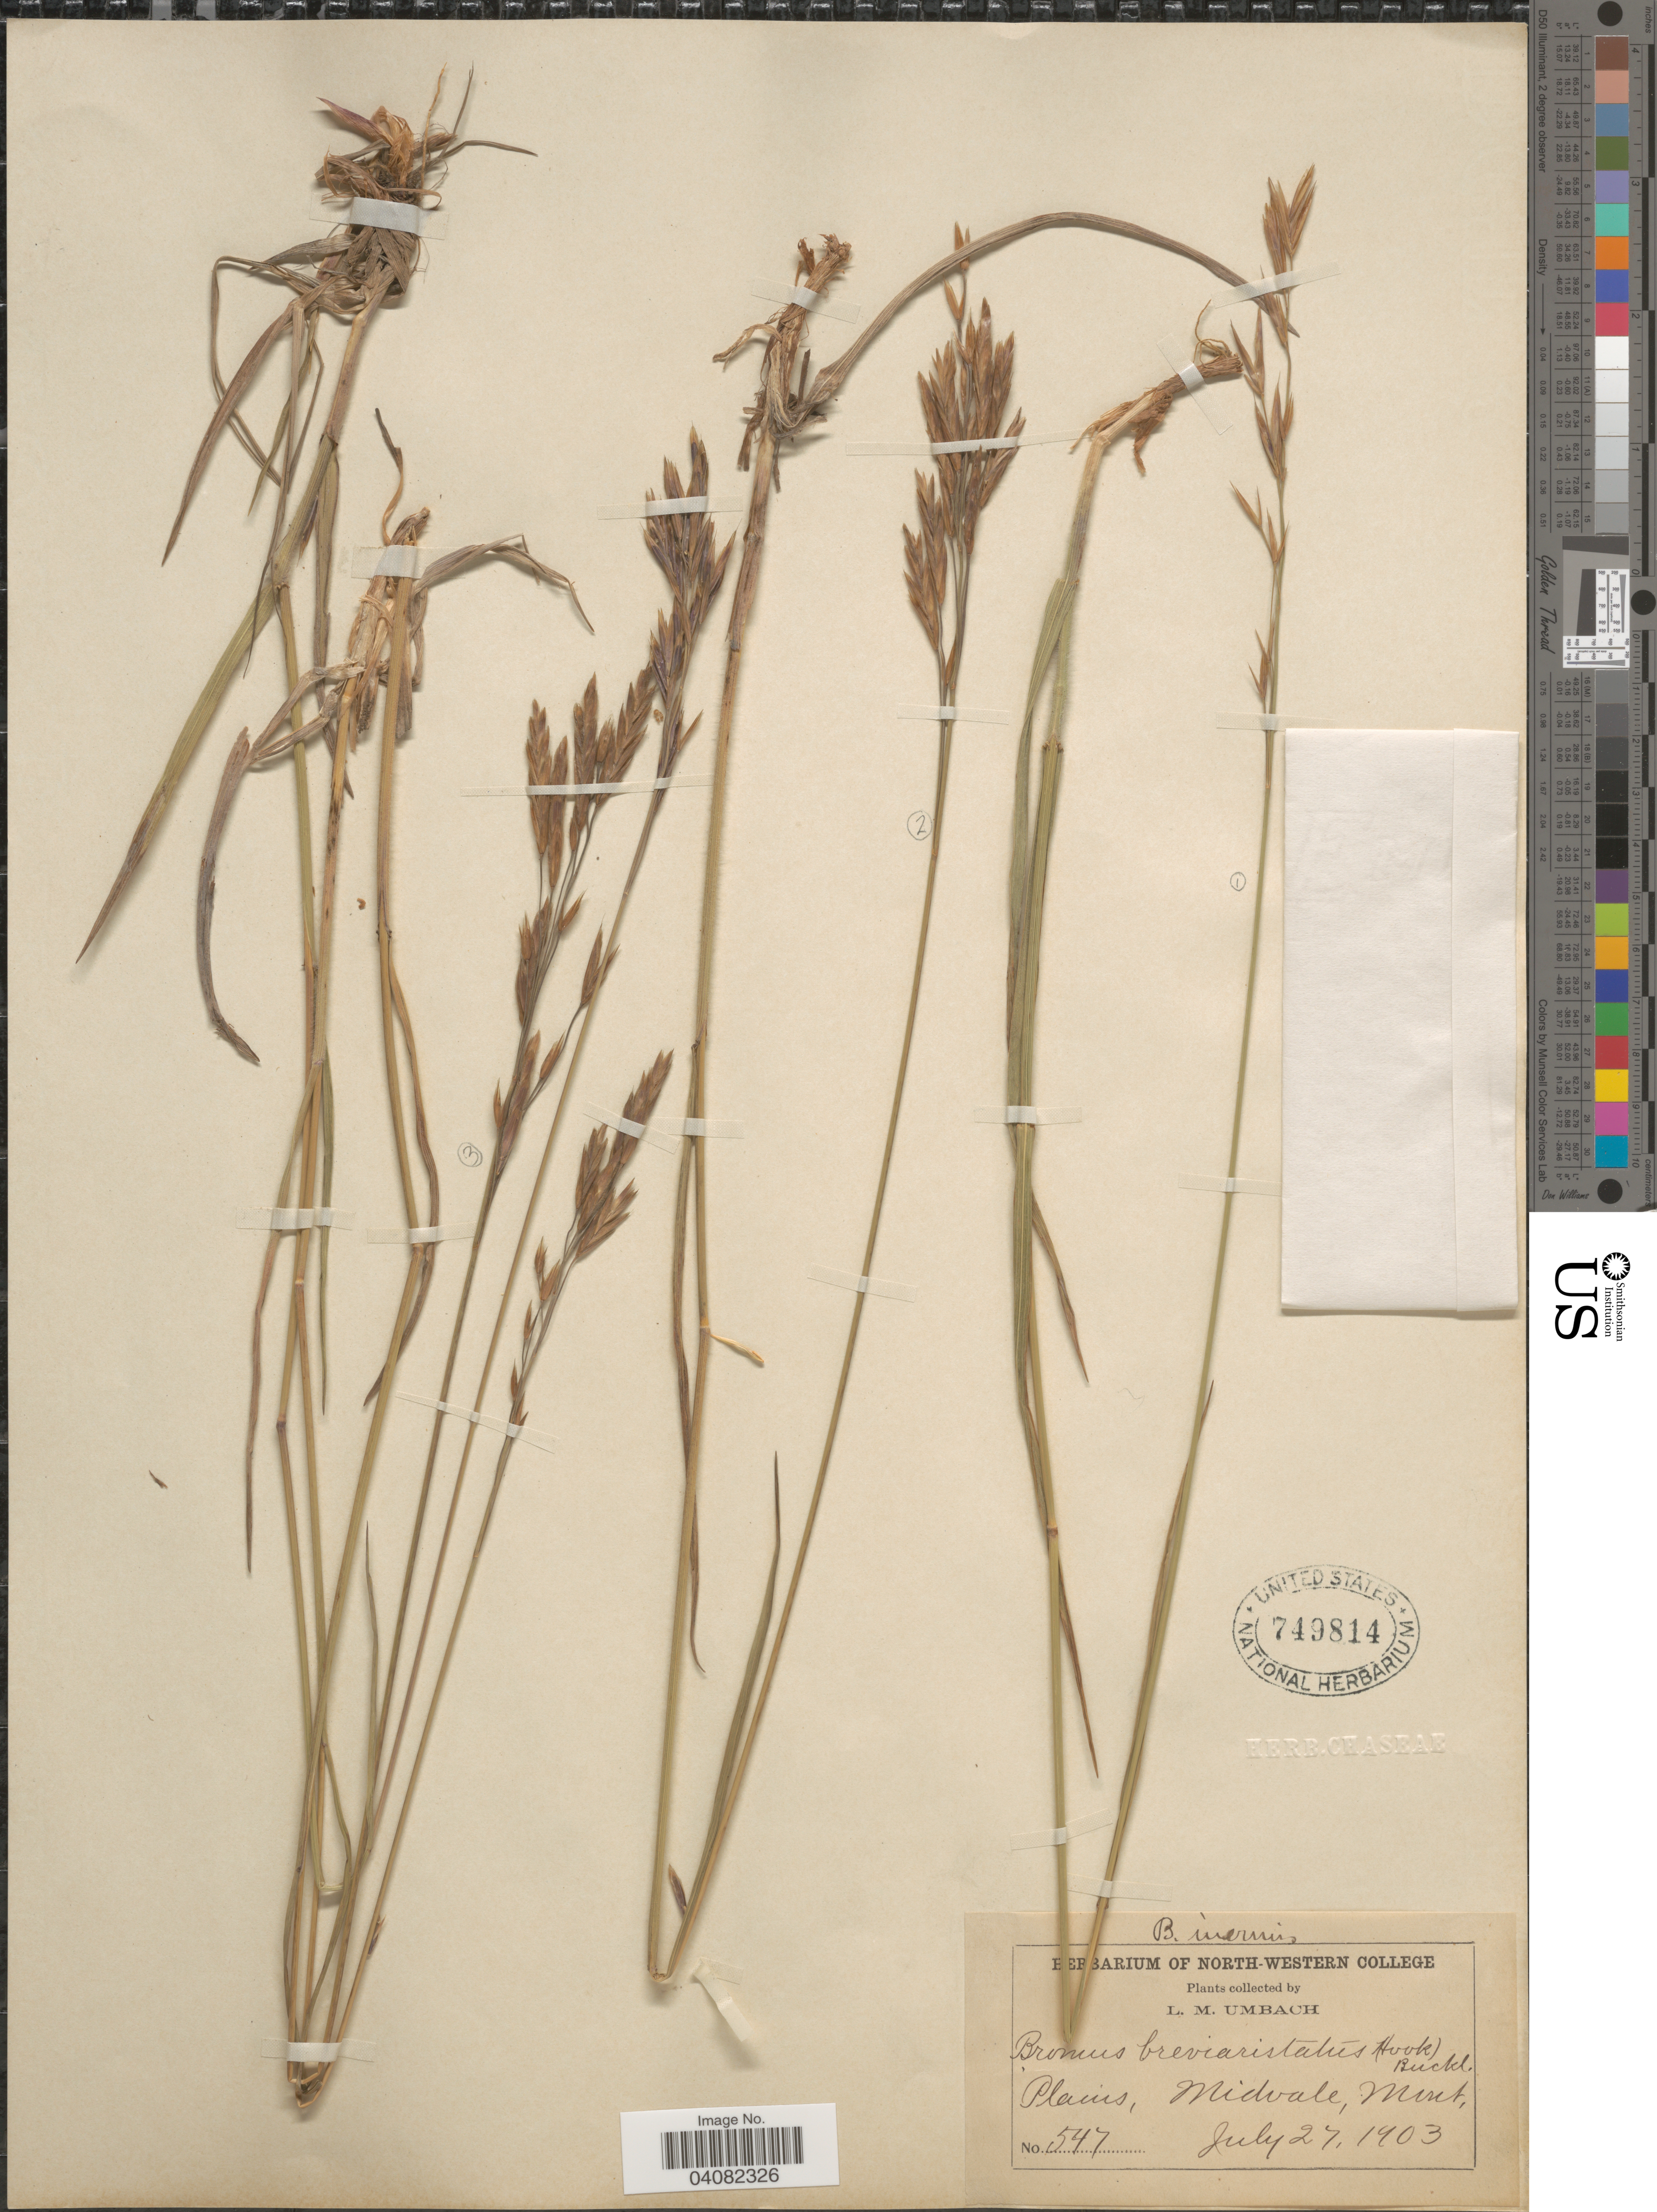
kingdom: Plantae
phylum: Tracheophyta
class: Liliopsida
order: Poales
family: Poaceae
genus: Bromus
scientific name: Bromus inermis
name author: Leyss.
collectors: L. M. Umbach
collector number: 547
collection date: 1903-07-27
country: United States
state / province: Montana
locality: Plains, Midvale.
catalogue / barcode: US 749814